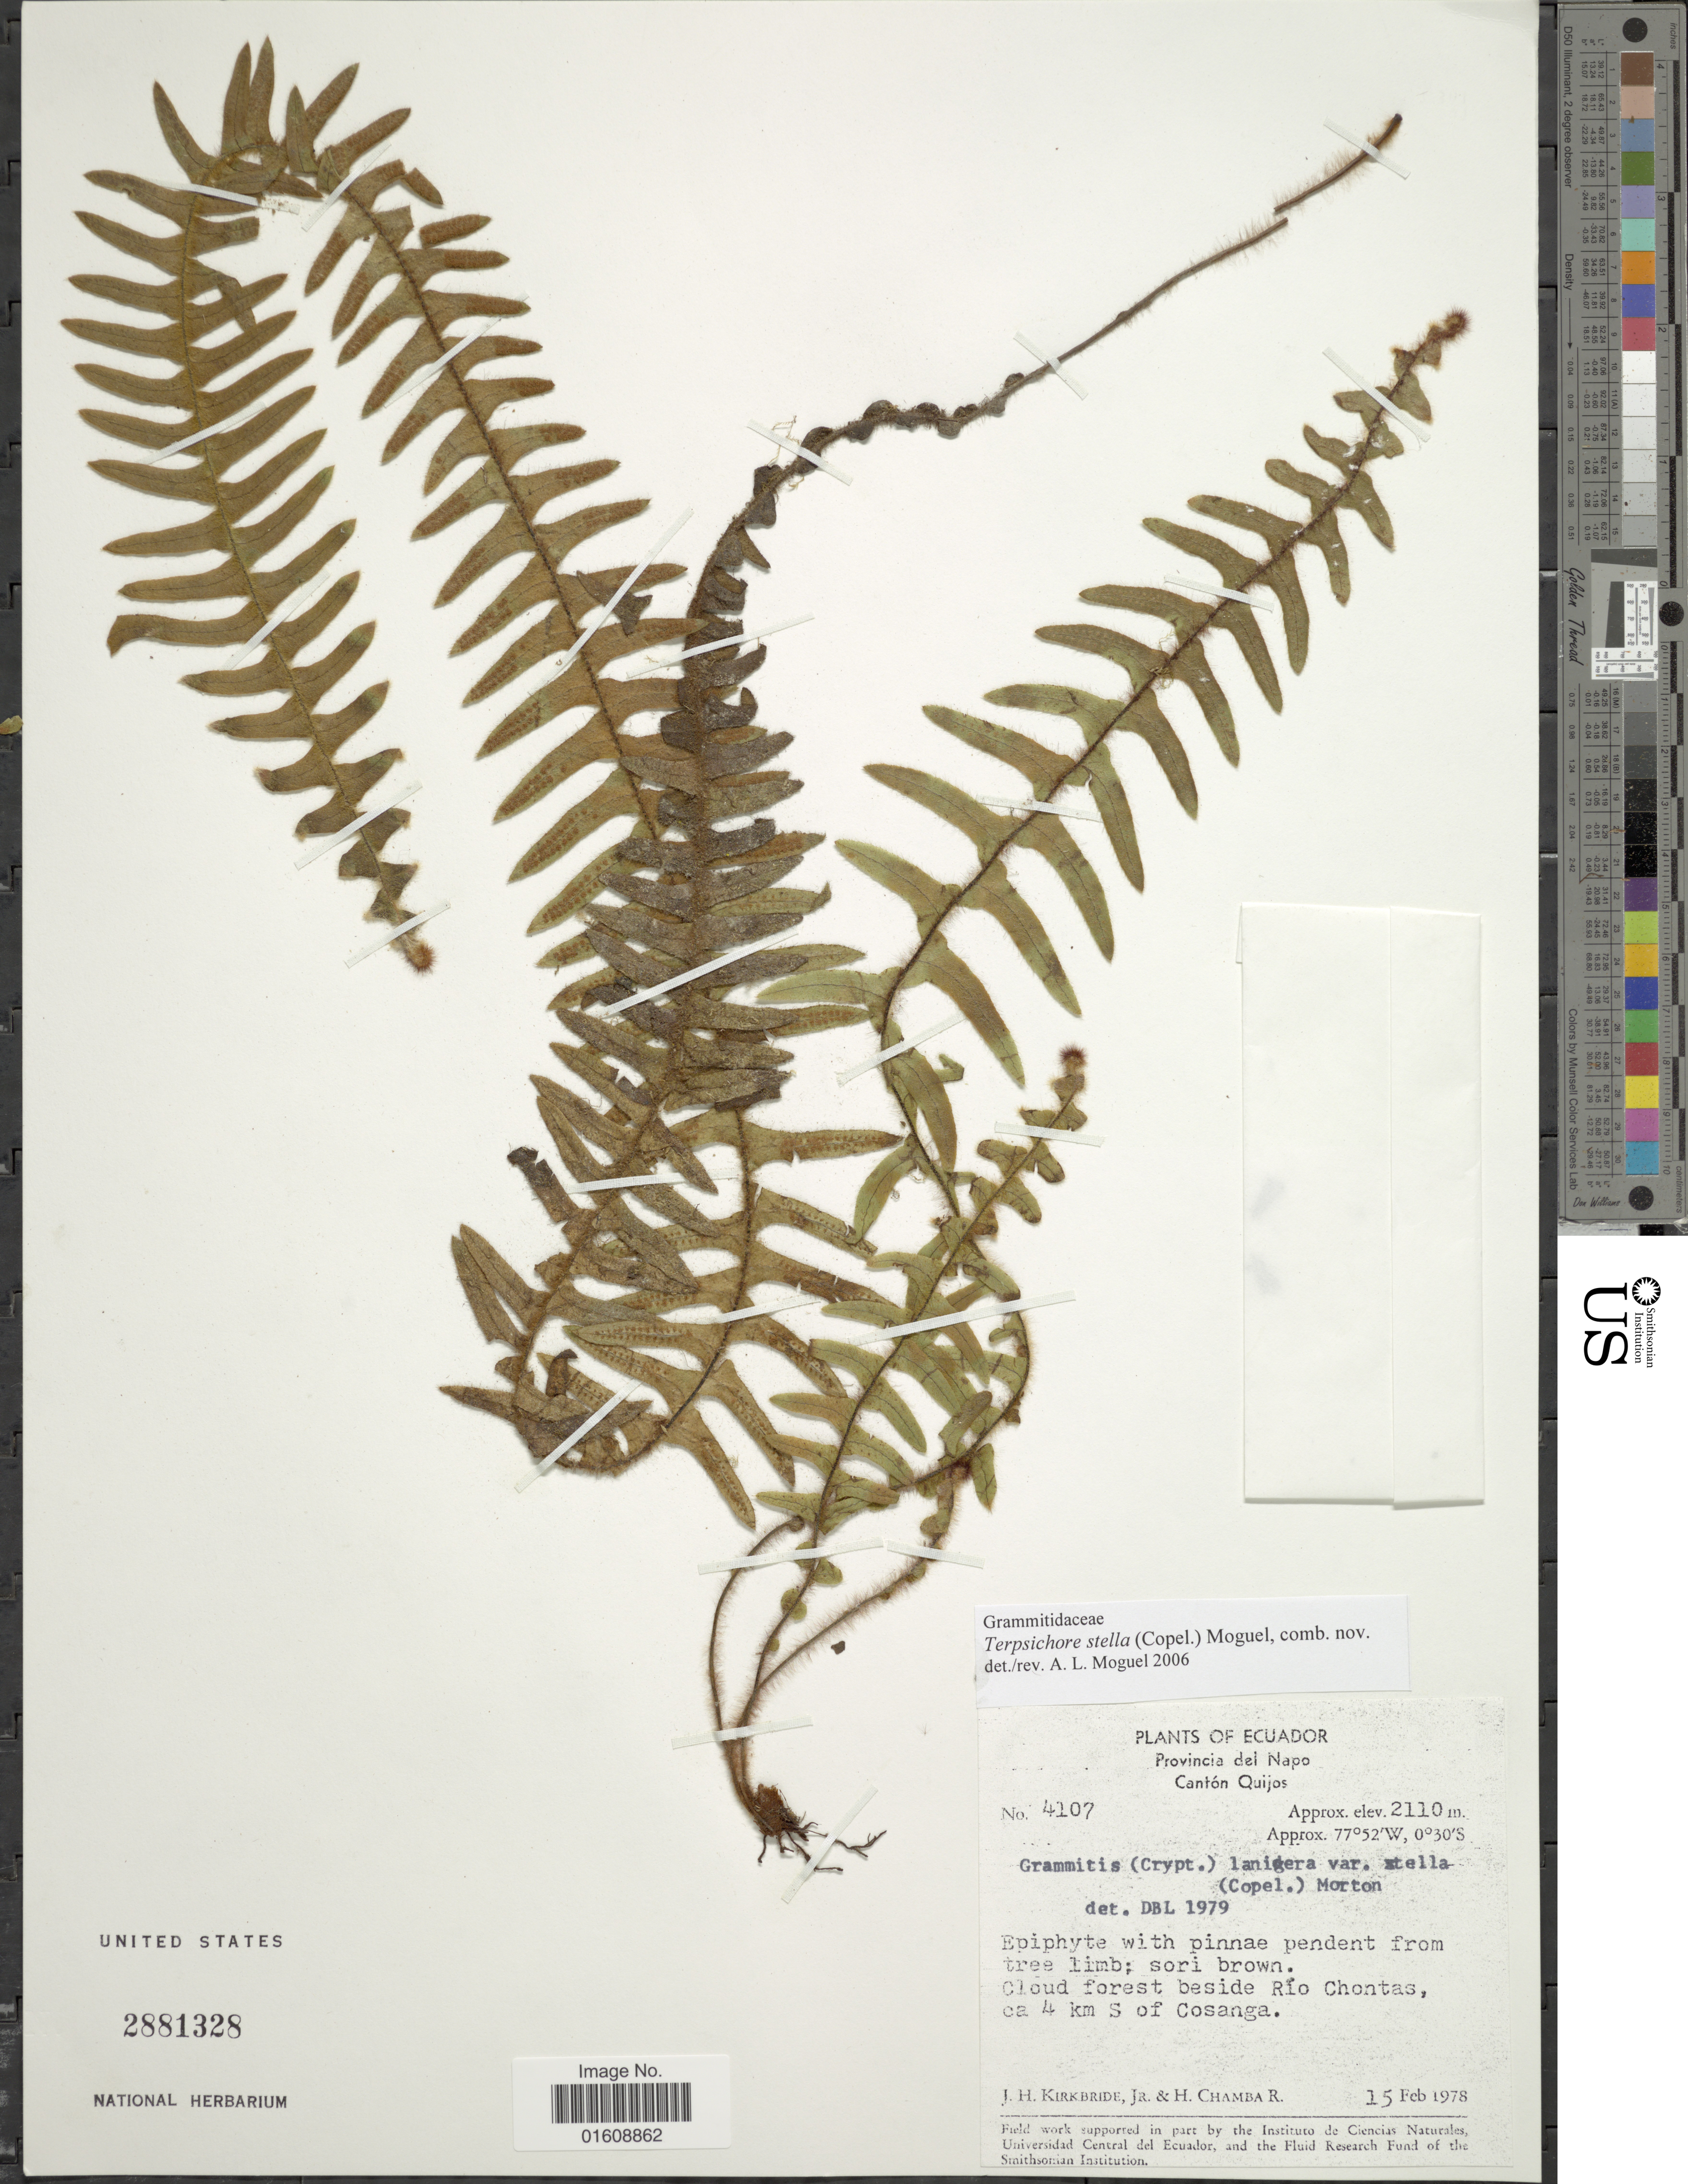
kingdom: Plantae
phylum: Tracheophyta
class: Polypodiopsida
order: Polypodiales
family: Polypodiaceae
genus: Alansmia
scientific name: Alansmia stella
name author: (Copel.) Moguel & M. Kessler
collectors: J. H. Kirkbride & H. Chamba-R.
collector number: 4107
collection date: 1978-02-15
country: Ecuador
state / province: Napo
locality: Cantón Quijos. Cloud forest beside Río Chontas, ca 4 km S of Cosanga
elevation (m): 2110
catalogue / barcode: US 2881328